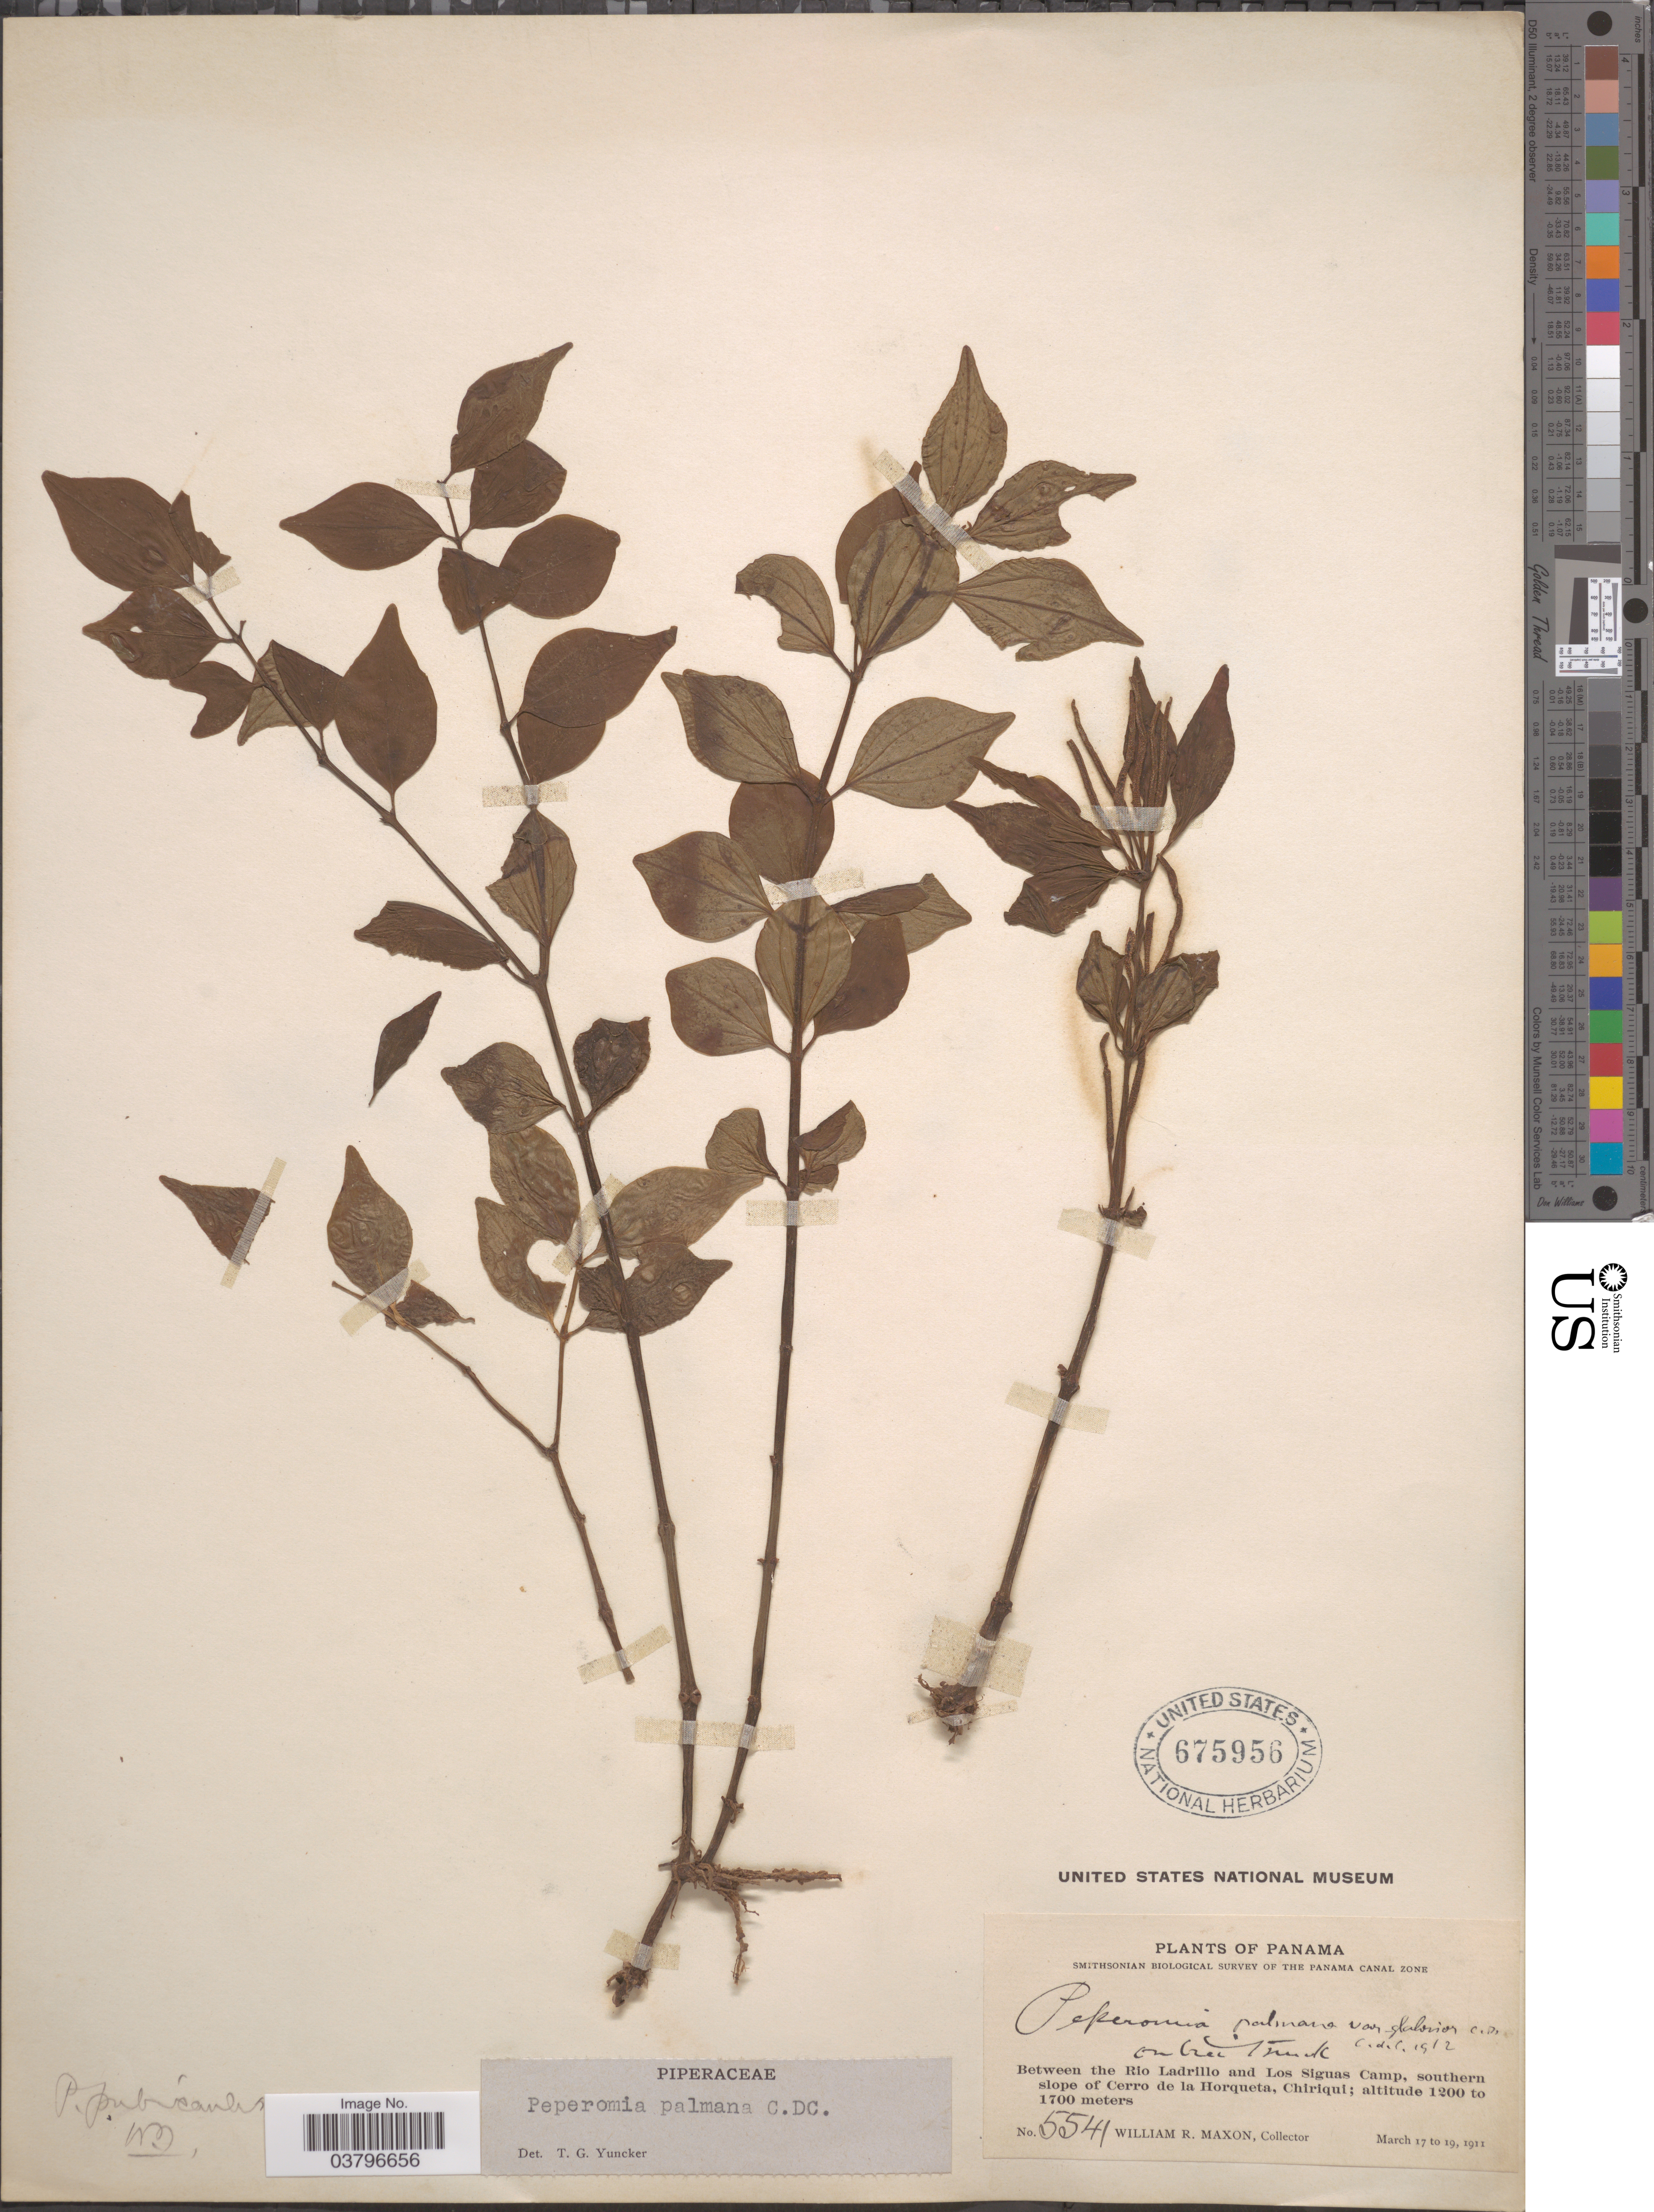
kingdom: Plantae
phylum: Tracheophyta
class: Magnoliopsida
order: Piperales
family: Piperaceae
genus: Peperomia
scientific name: Peperomia palmana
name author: C. DC.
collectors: W. R. Maxon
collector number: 5541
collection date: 1911-03-17/1911-03-19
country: Panama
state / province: Chiriqui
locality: The Panama Canal Zone. Between the Rio Ladrillo and Los Siguas Camp, southern slope of Cerro de la Horqueta.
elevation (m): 1200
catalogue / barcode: US 675956